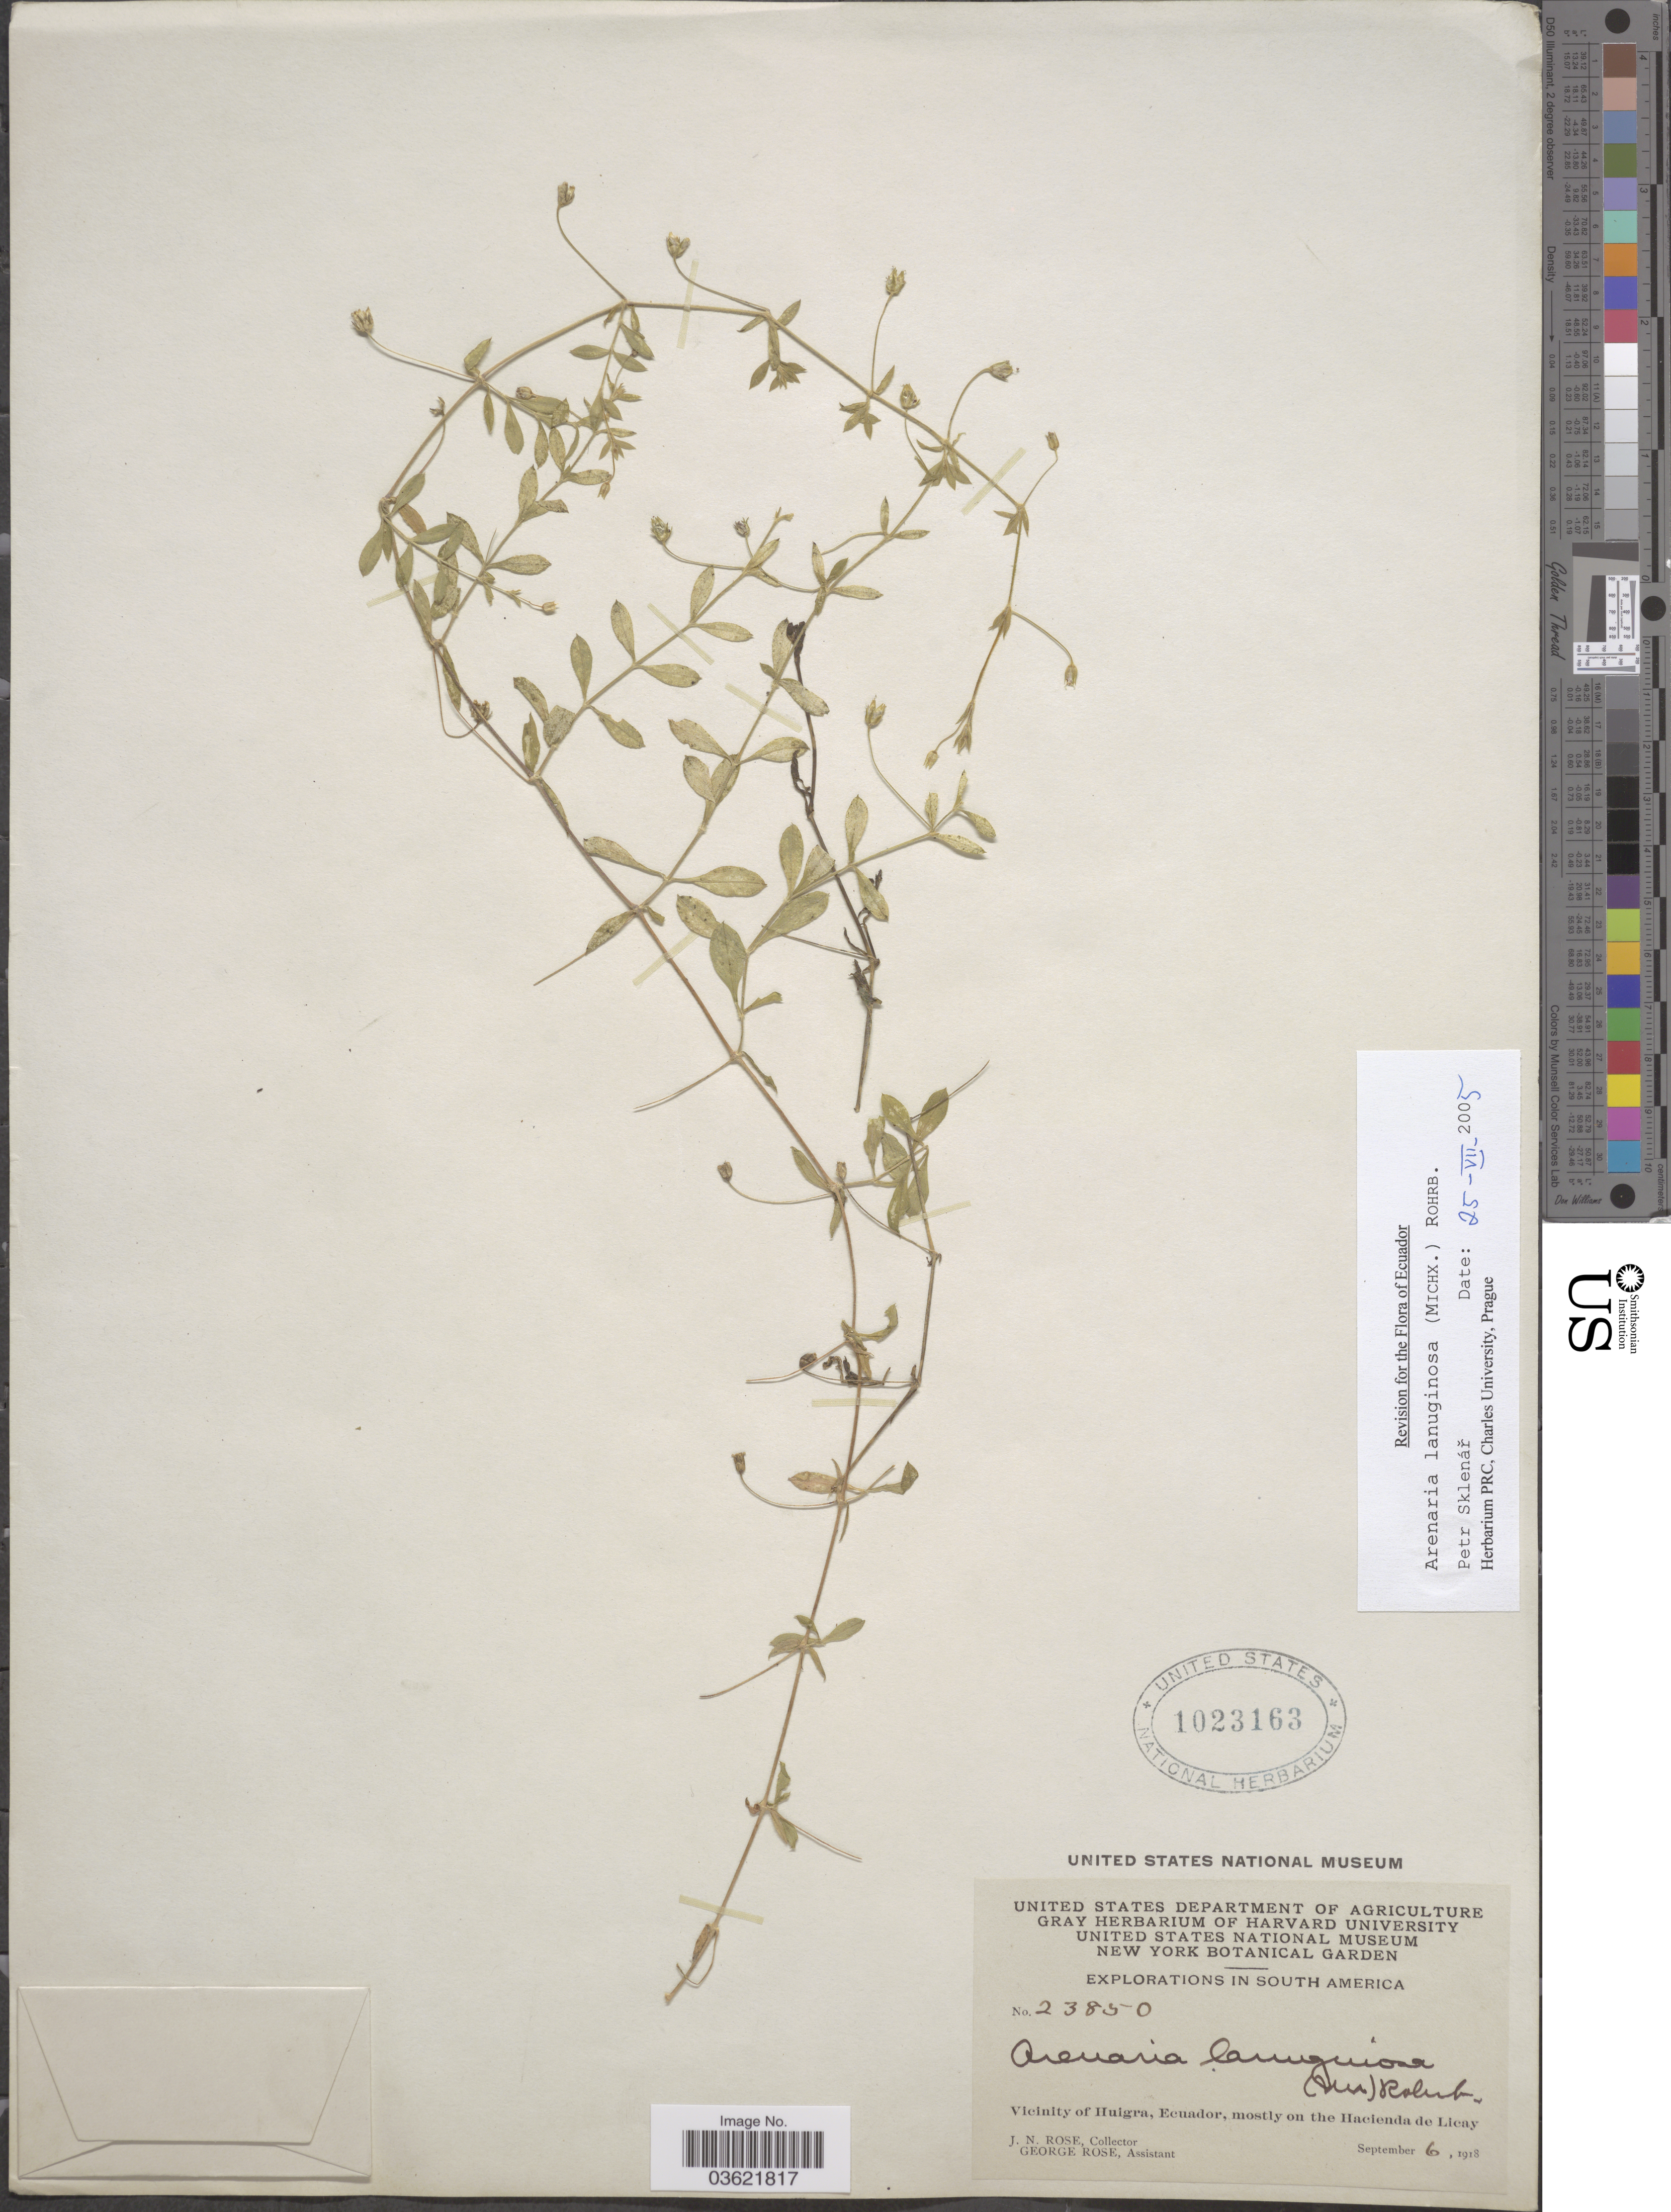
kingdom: Plantae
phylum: Tracheophyta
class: Magnoliopsida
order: Caryophyllales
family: Caryophyllaceae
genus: Arenaria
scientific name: Arenaria lanuginosa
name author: (Michx.) Rohrb.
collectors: J. N. Rose & G. Rose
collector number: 23850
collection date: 1918-09-06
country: Ecuador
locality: Vicinity of Huigra, mostly on the Hacienda de Licay.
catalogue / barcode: US 1023163